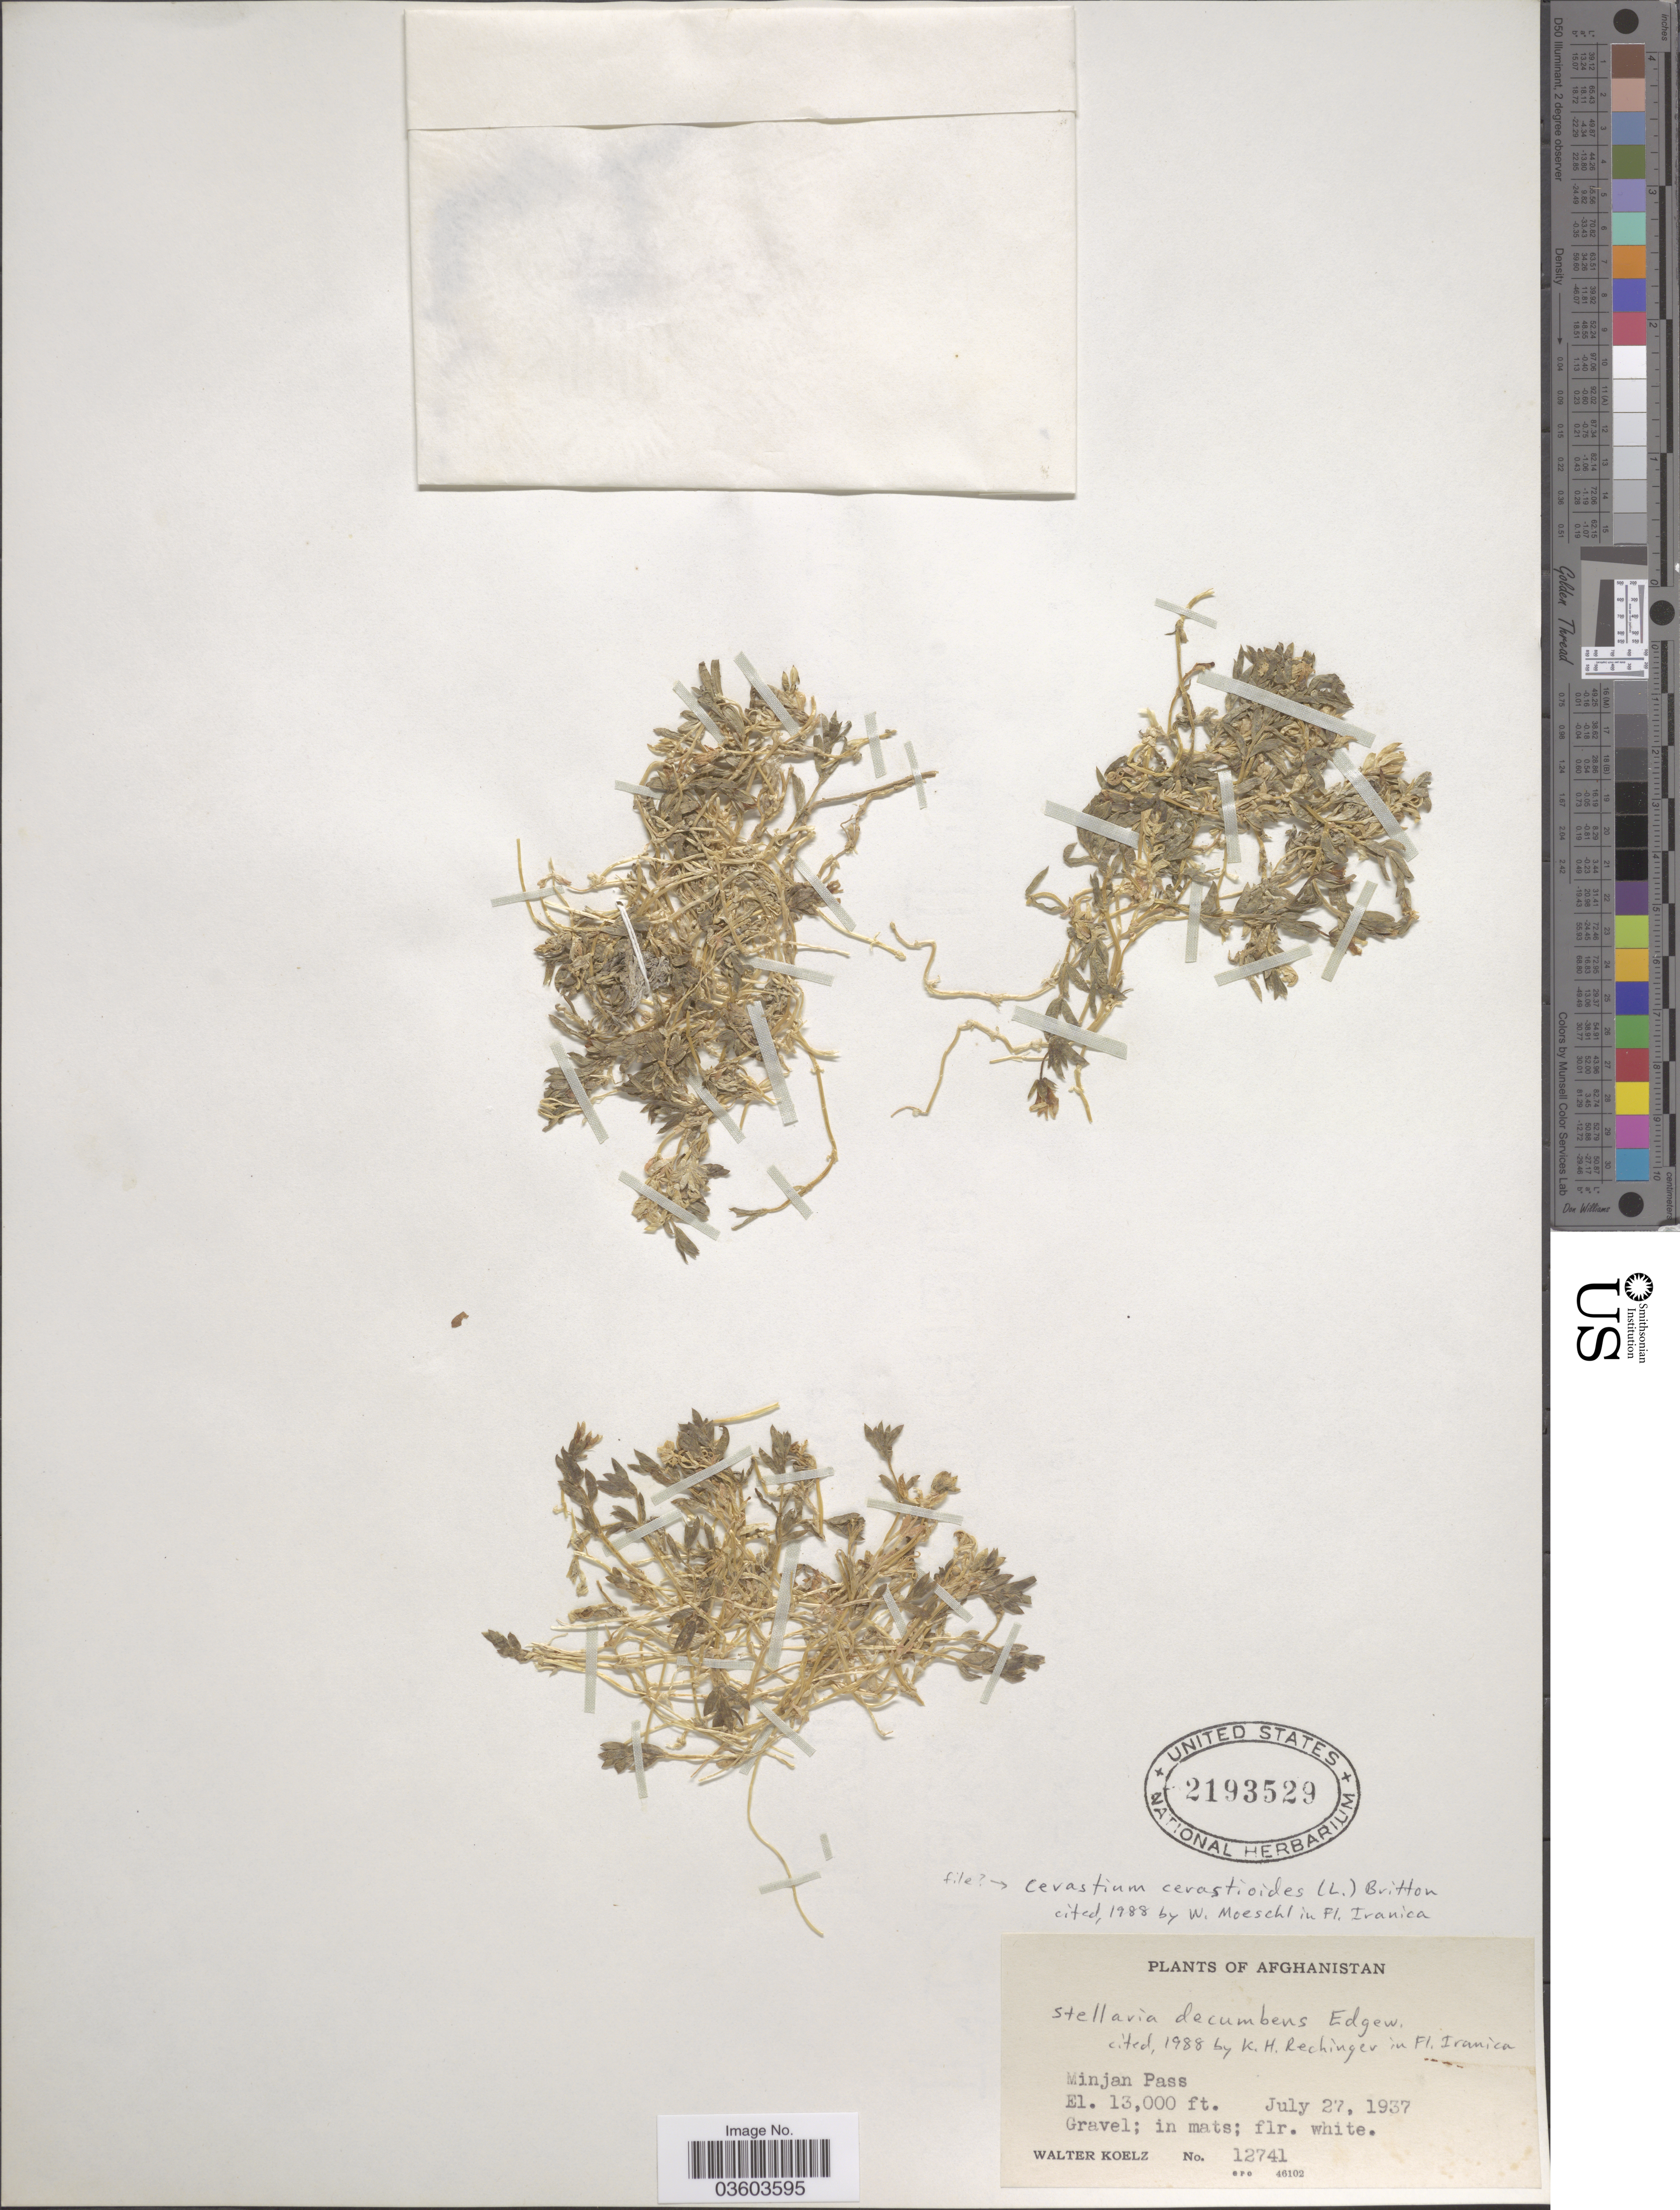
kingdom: Plantae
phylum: Tracheophyta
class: Magnoliopsida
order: Caryophyllales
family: Caryophyllaceae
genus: Dichodon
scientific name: Dichodon cerastoides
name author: (L.) Rchb.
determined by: U.S. National Herbarium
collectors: W. N. Koelz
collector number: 12741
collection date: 1937-07-27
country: Afghanistan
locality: Minjan Pass.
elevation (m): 3962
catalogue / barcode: US 2193529